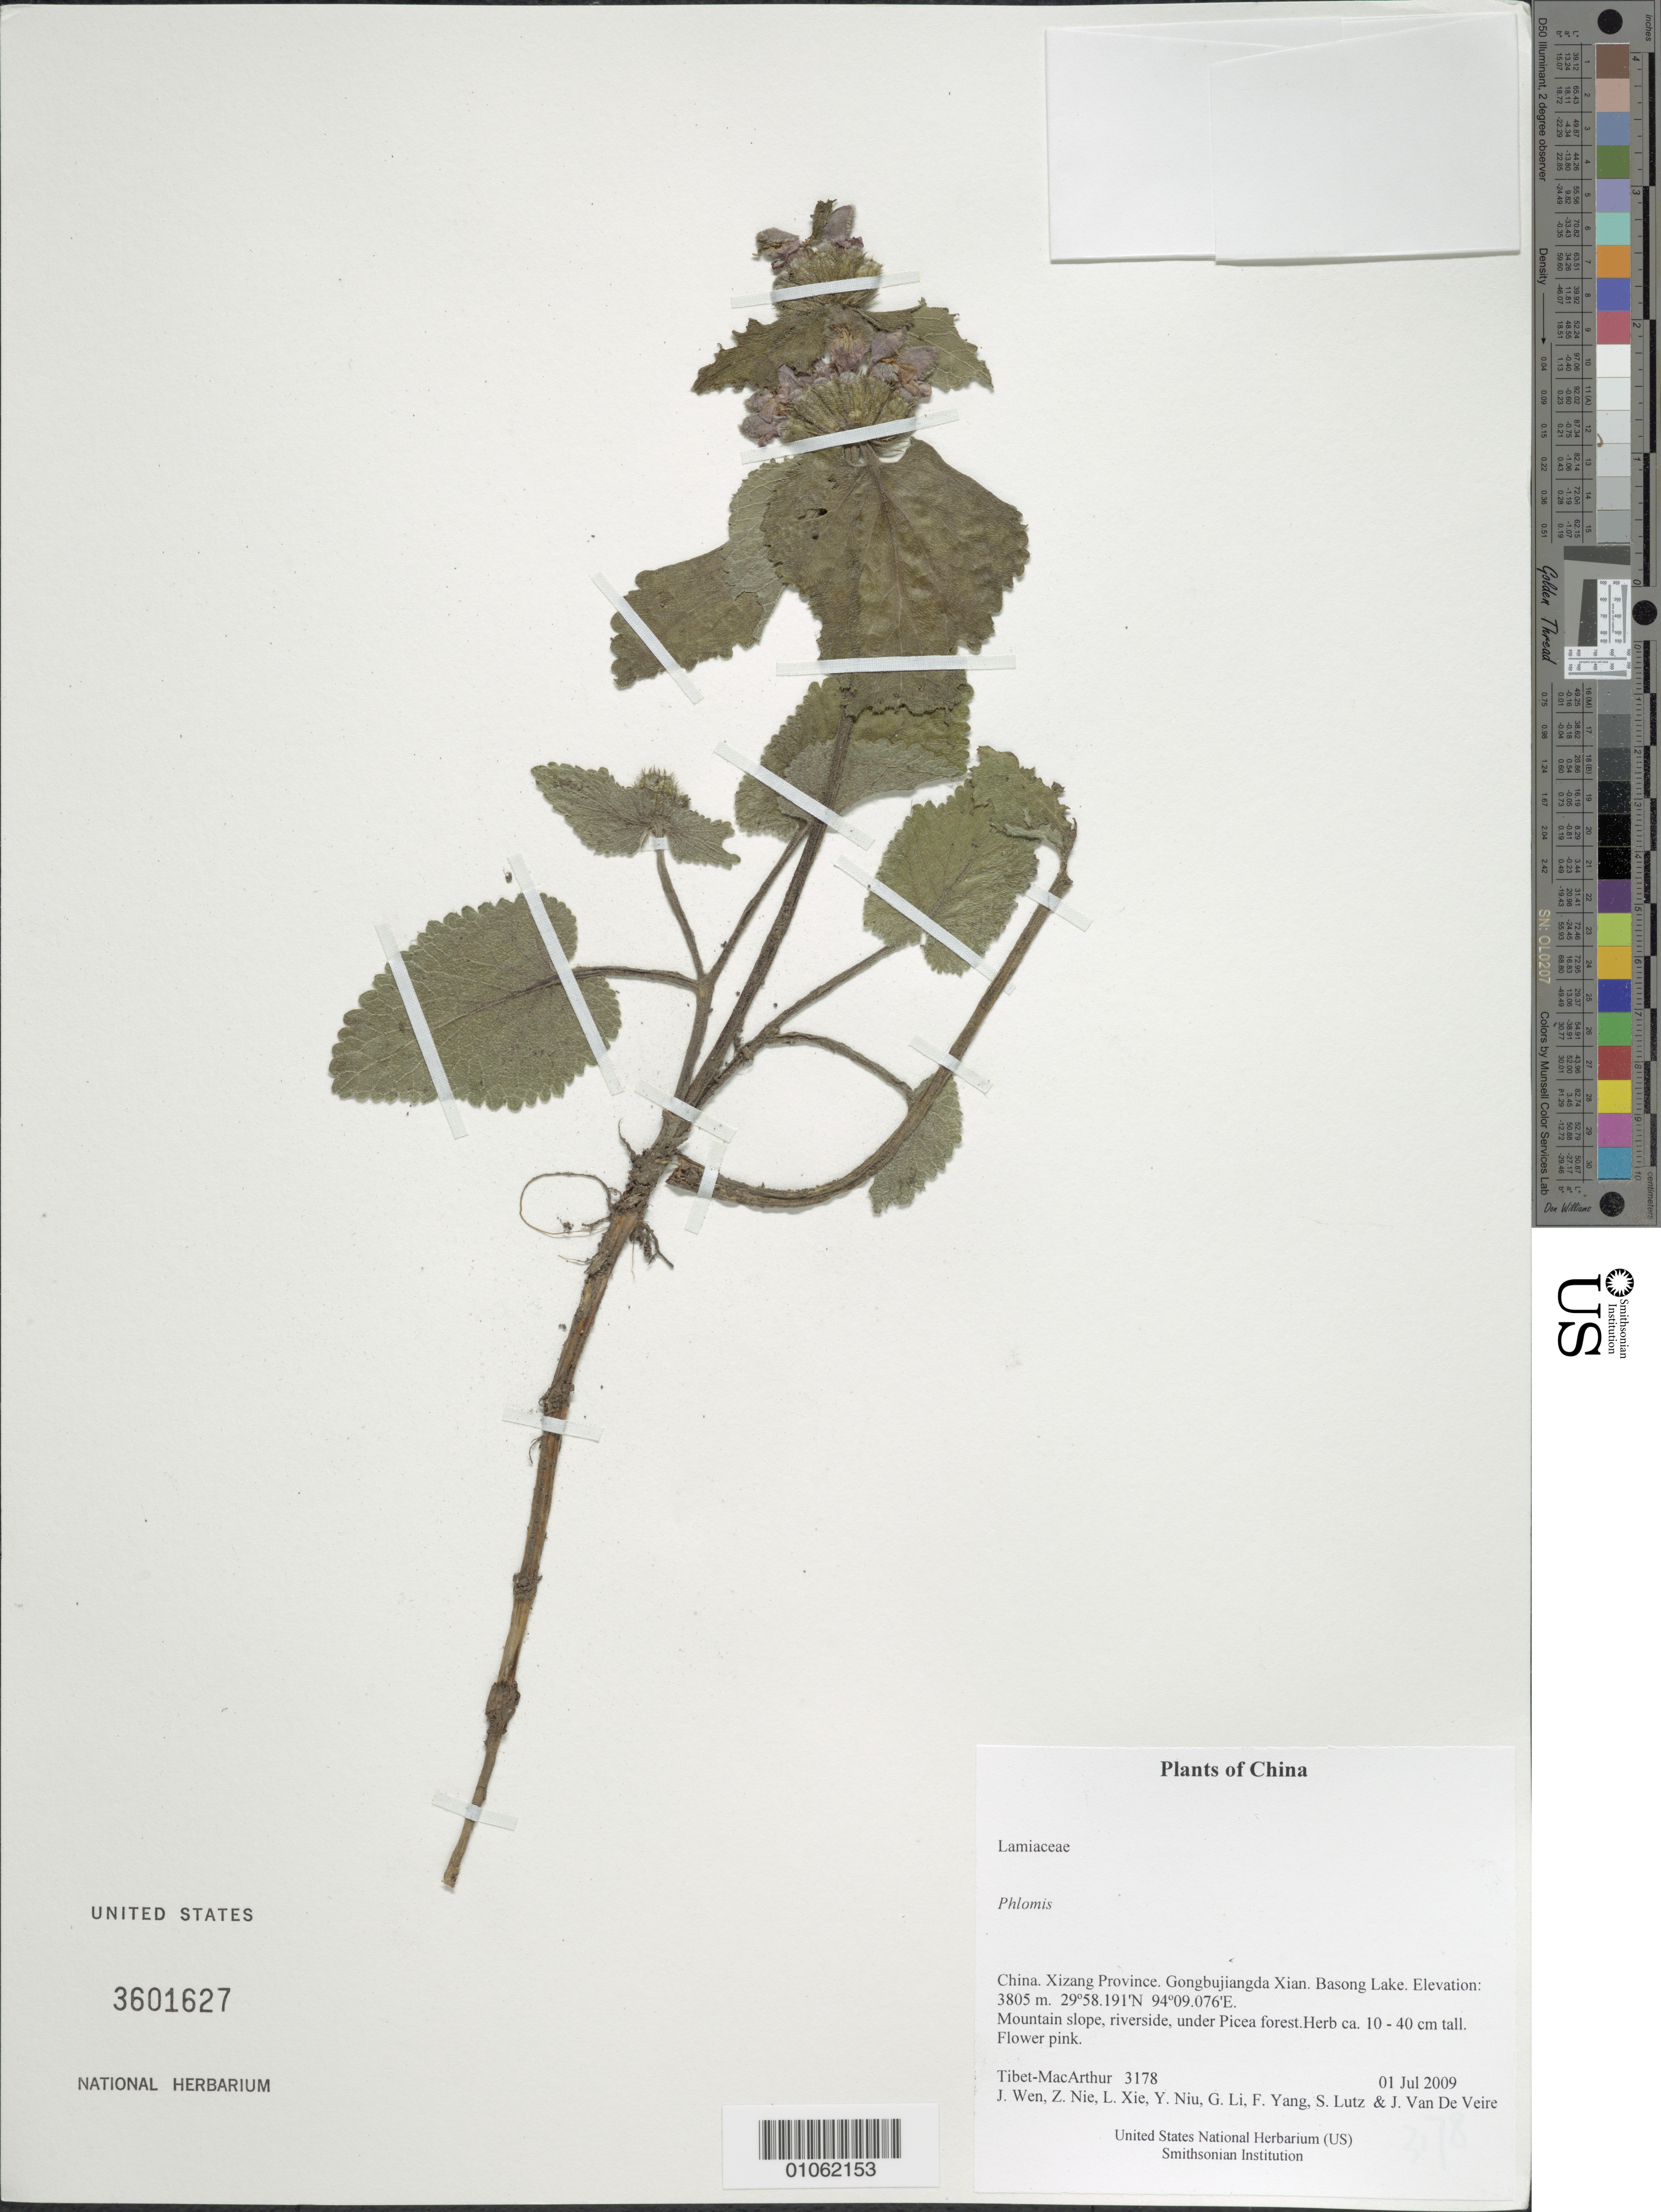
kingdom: Plantae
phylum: Tracheophyta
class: Magnoliopsida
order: Lamiales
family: Lamiaceae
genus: Phlomis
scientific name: Phlomis sp.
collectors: Tibet-MacArthur, J. Wen, Z. Nie, L. Xie, Y. Niu, G. Li, F. Yang, S. Lutz & J. Van De Veire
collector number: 3178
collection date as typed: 01 Jul 2009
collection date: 2009-07-01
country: China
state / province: Xizang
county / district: Gongbujiangda Xian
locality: Basong Lake.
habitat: Mountain slope, riverside, under Picea forest.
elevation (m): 3805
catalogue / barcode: US 3601627